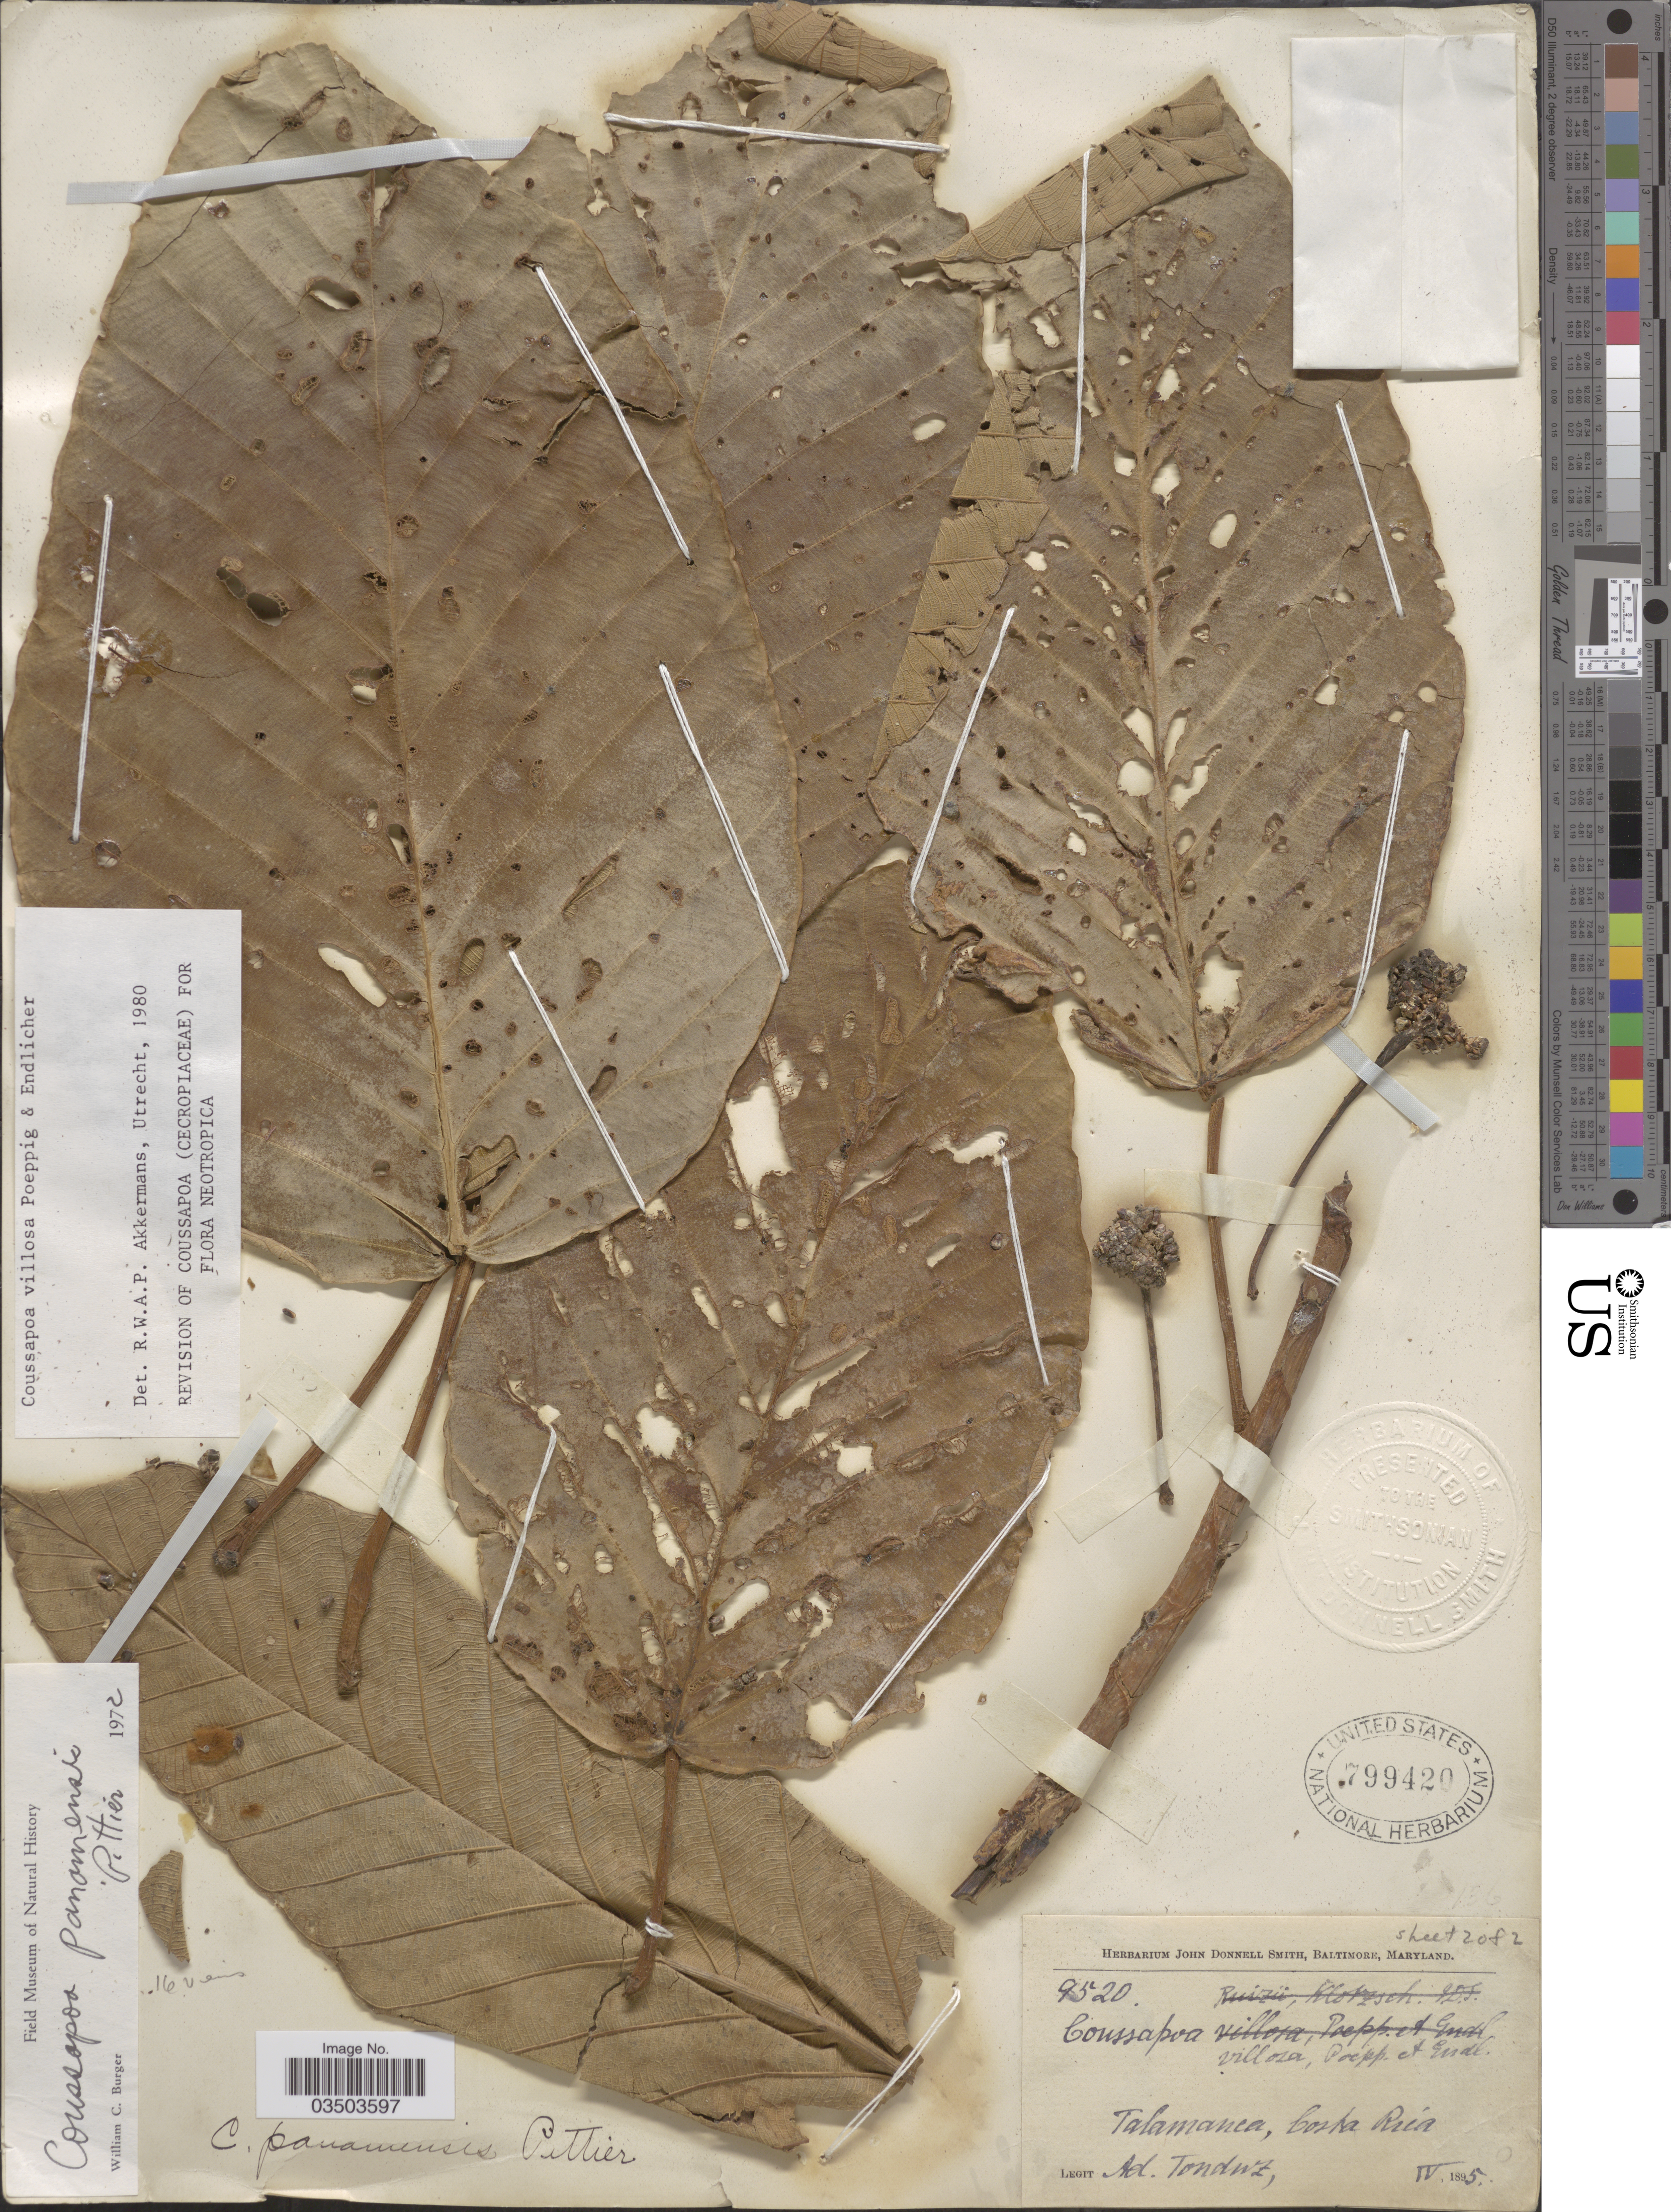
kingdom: Plantae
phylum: Tracheophyta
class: Magnoliopsida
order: Rosales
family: Urticaceae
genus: Coussapoa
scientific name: Coussapoa villosa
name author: Poepp. & Endl.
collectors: A. Tonduz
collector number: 9520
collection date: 1895-04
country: Costa Rica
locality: Talamanca.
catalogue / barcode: US 799420